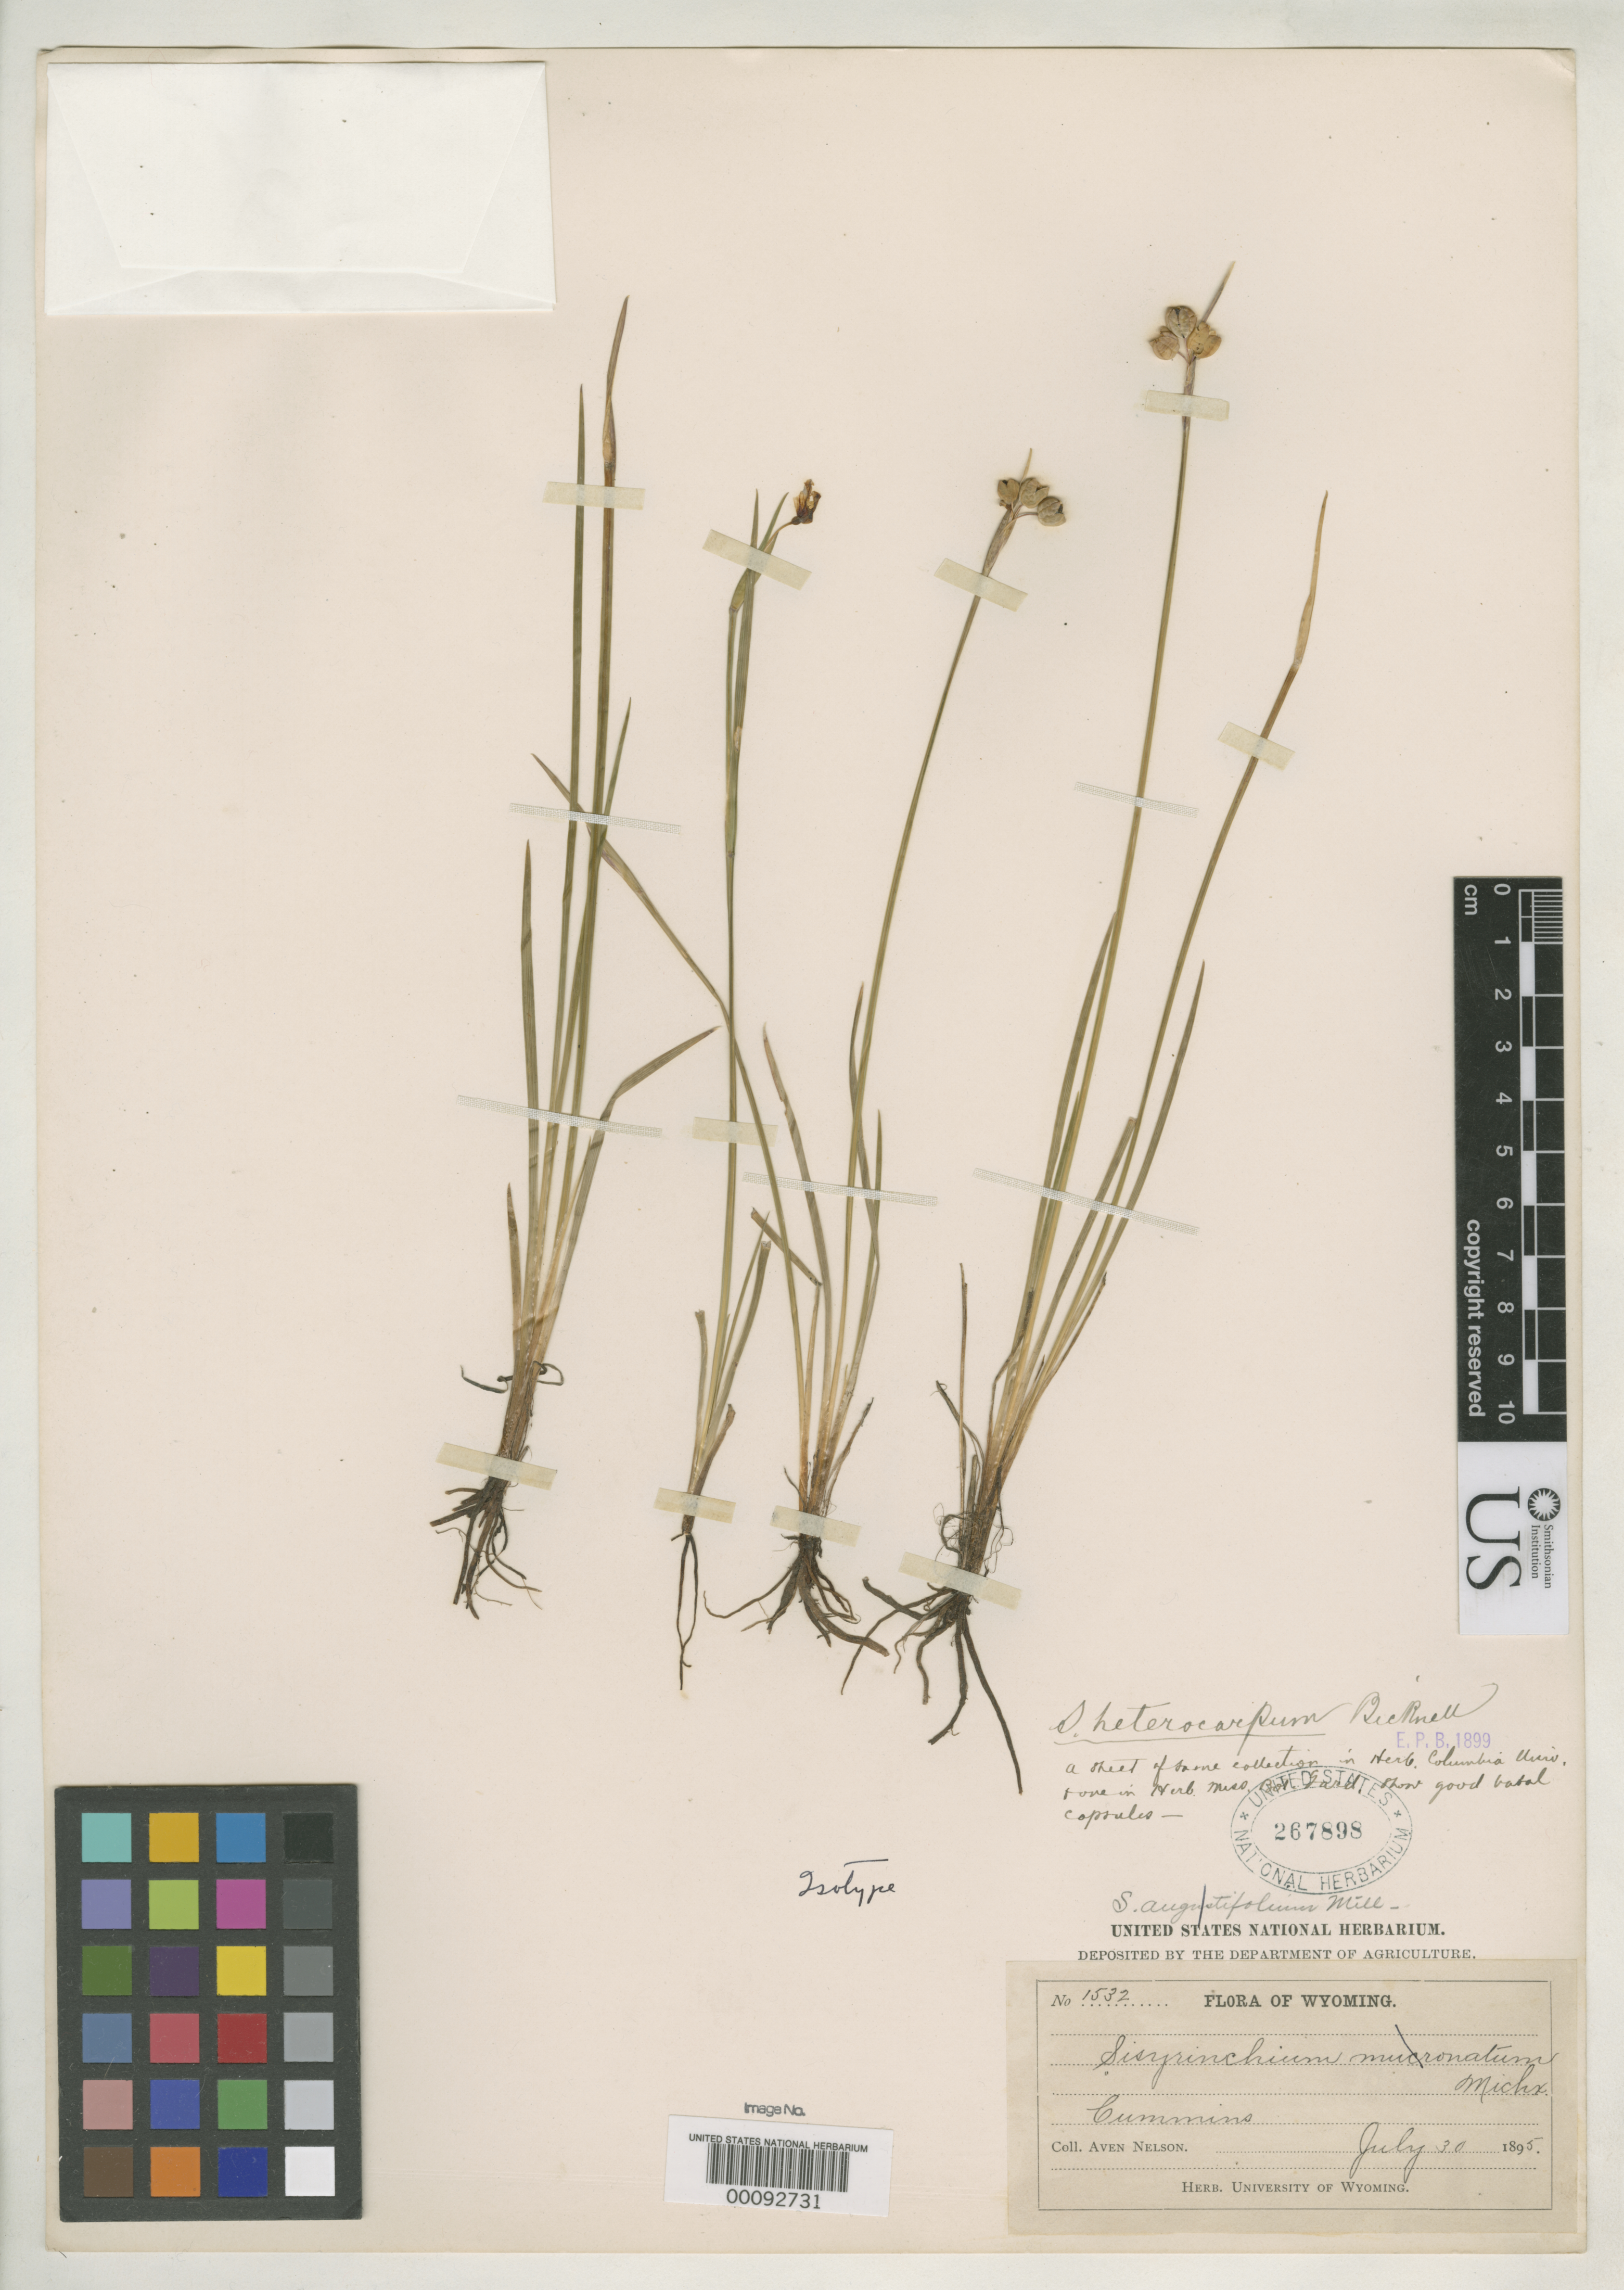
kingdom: Plantae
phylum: Tracheophyta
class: Liliopsida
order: Asparagales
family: Iridaceae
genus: Sisyrinchium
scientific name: Sisyrinchium heterocarpum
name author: E.P. Bicknell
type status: Isotype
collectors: A. Nelson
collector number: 1532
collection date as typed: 30 Jul 1895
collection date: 1895-07-30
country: United States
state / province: Wyoming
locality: Cummins.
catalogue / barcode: US 267898